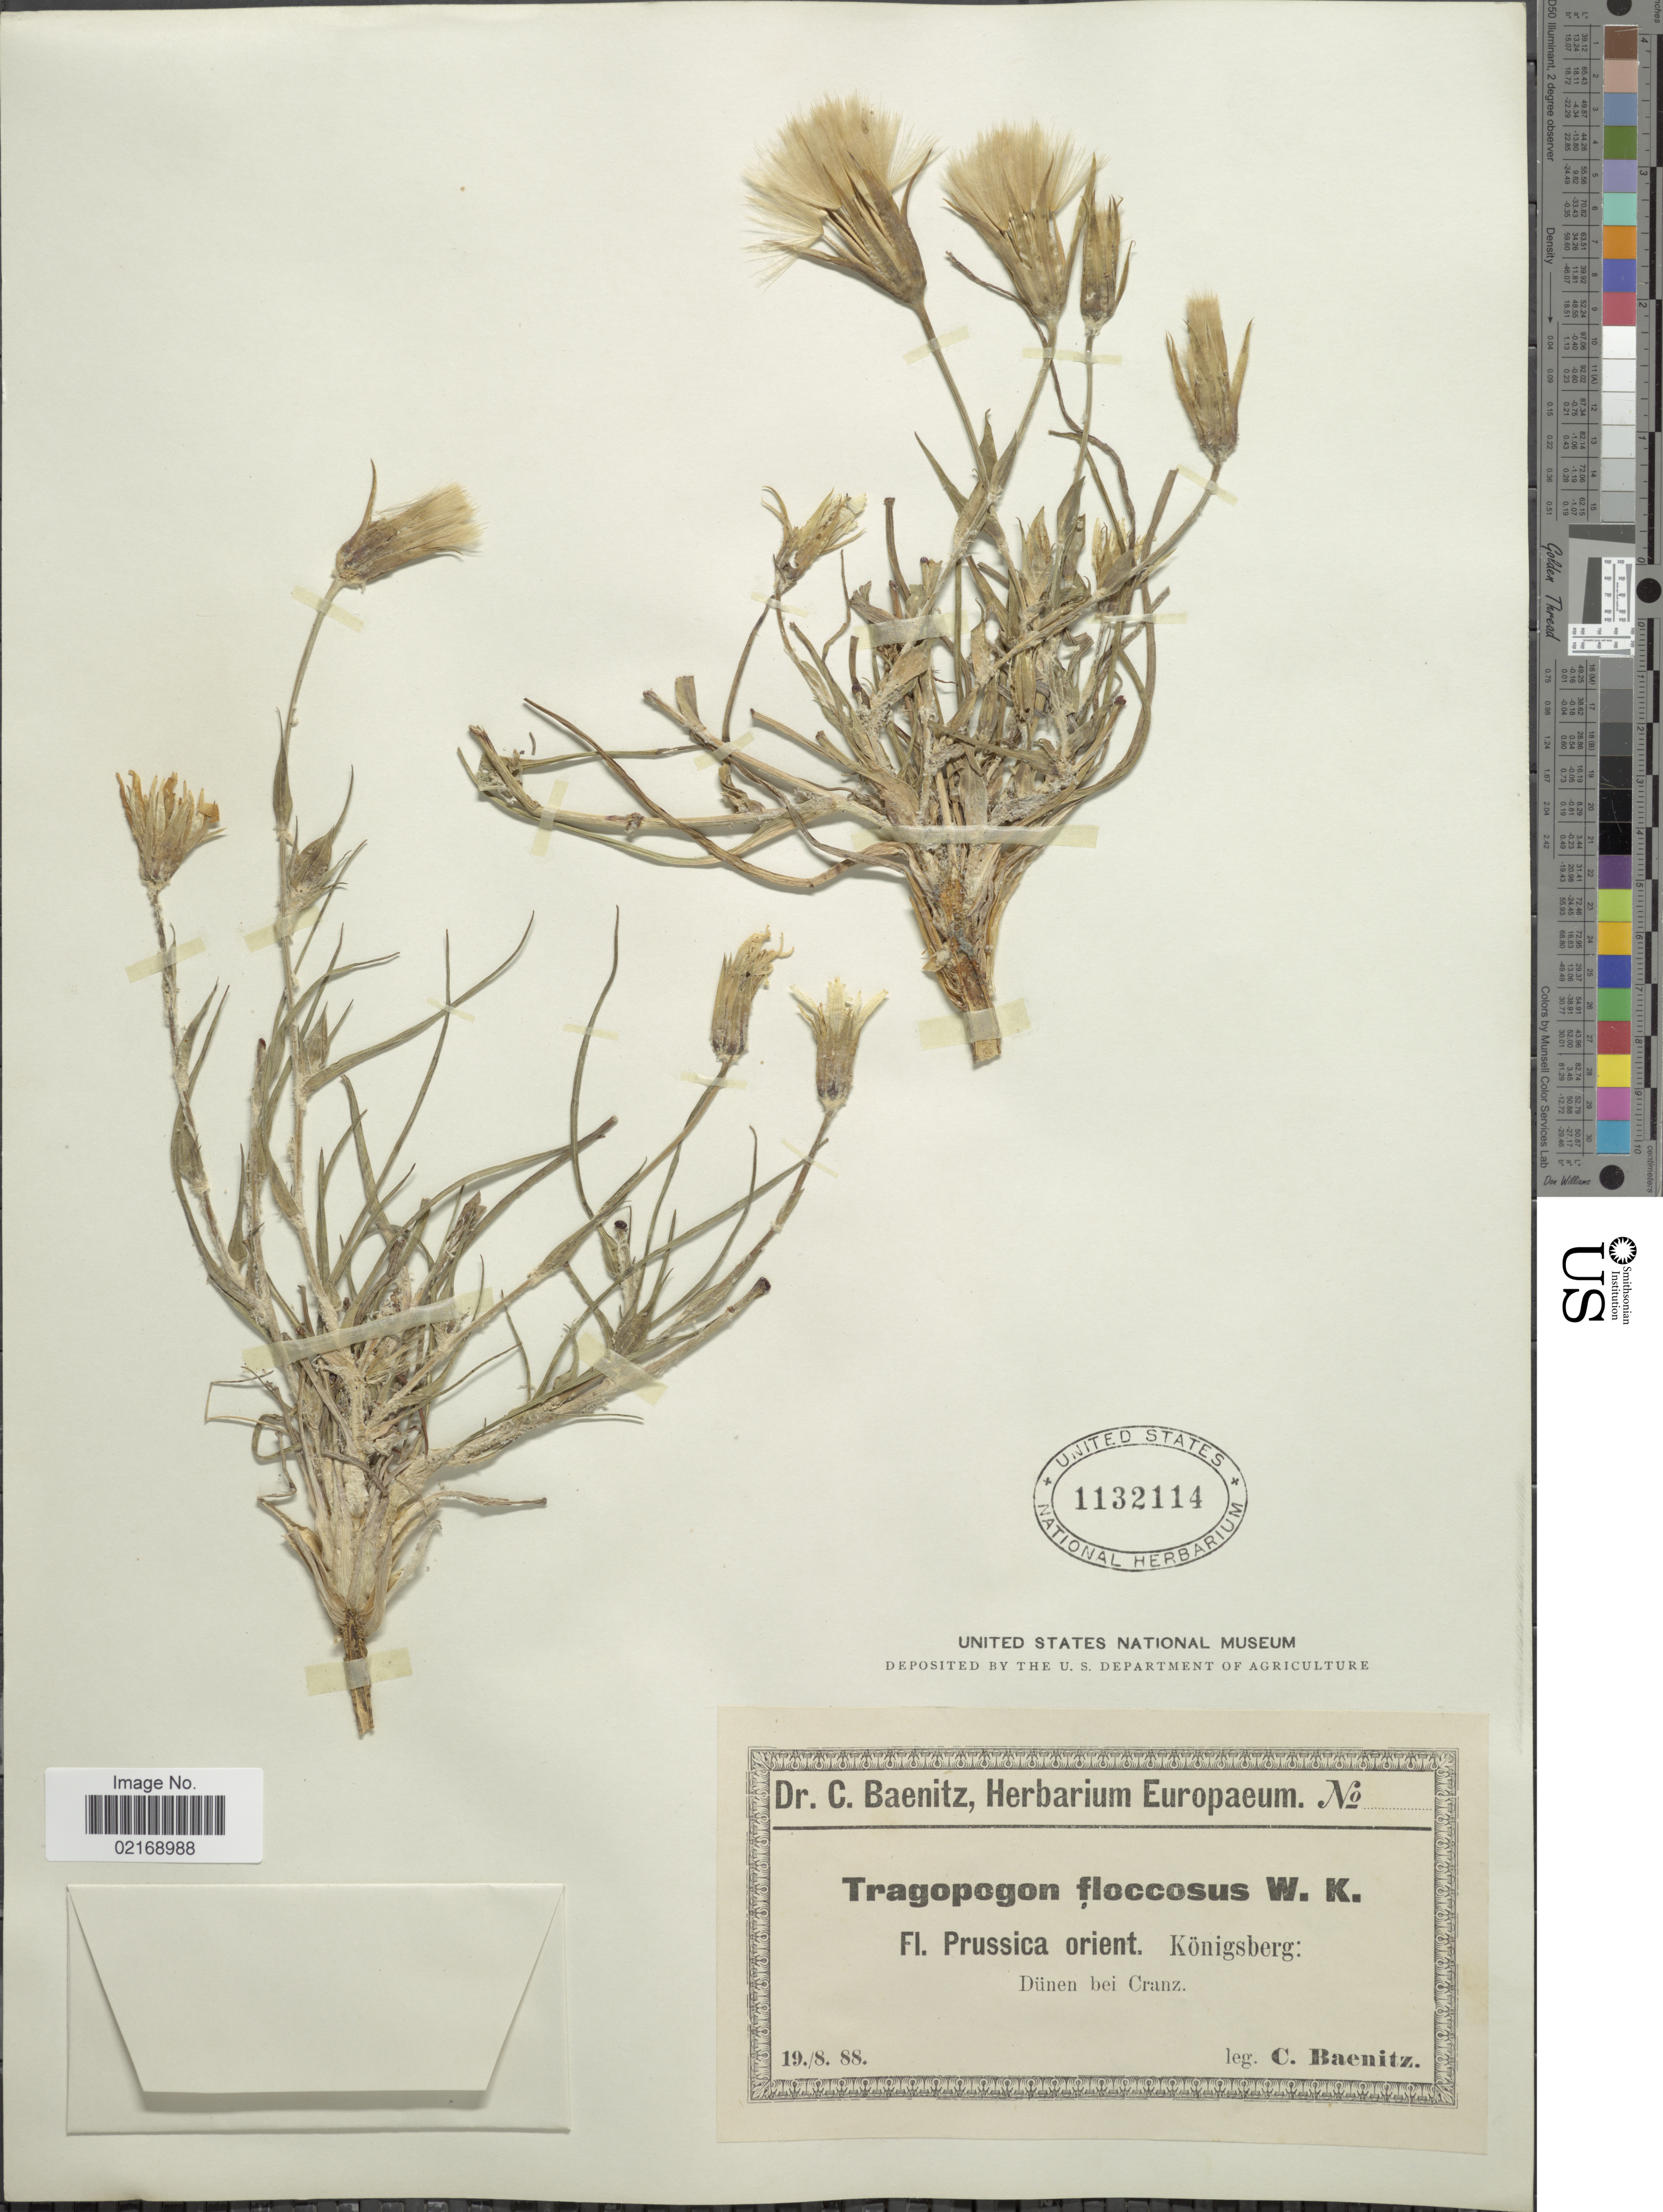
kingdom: Plantae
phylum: Tracheophyta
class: Magnoliopsida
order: Asterales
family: Asteraceae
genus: Tragopogon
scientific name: Tragopogon floccosus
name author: Waldst. & Kit.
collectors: C. G. Baenitz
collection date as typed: Transcribed d/m/y: 19/8/88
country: Germany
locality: Königsberg: Dünen bei Cranz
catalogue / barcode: US 1132114